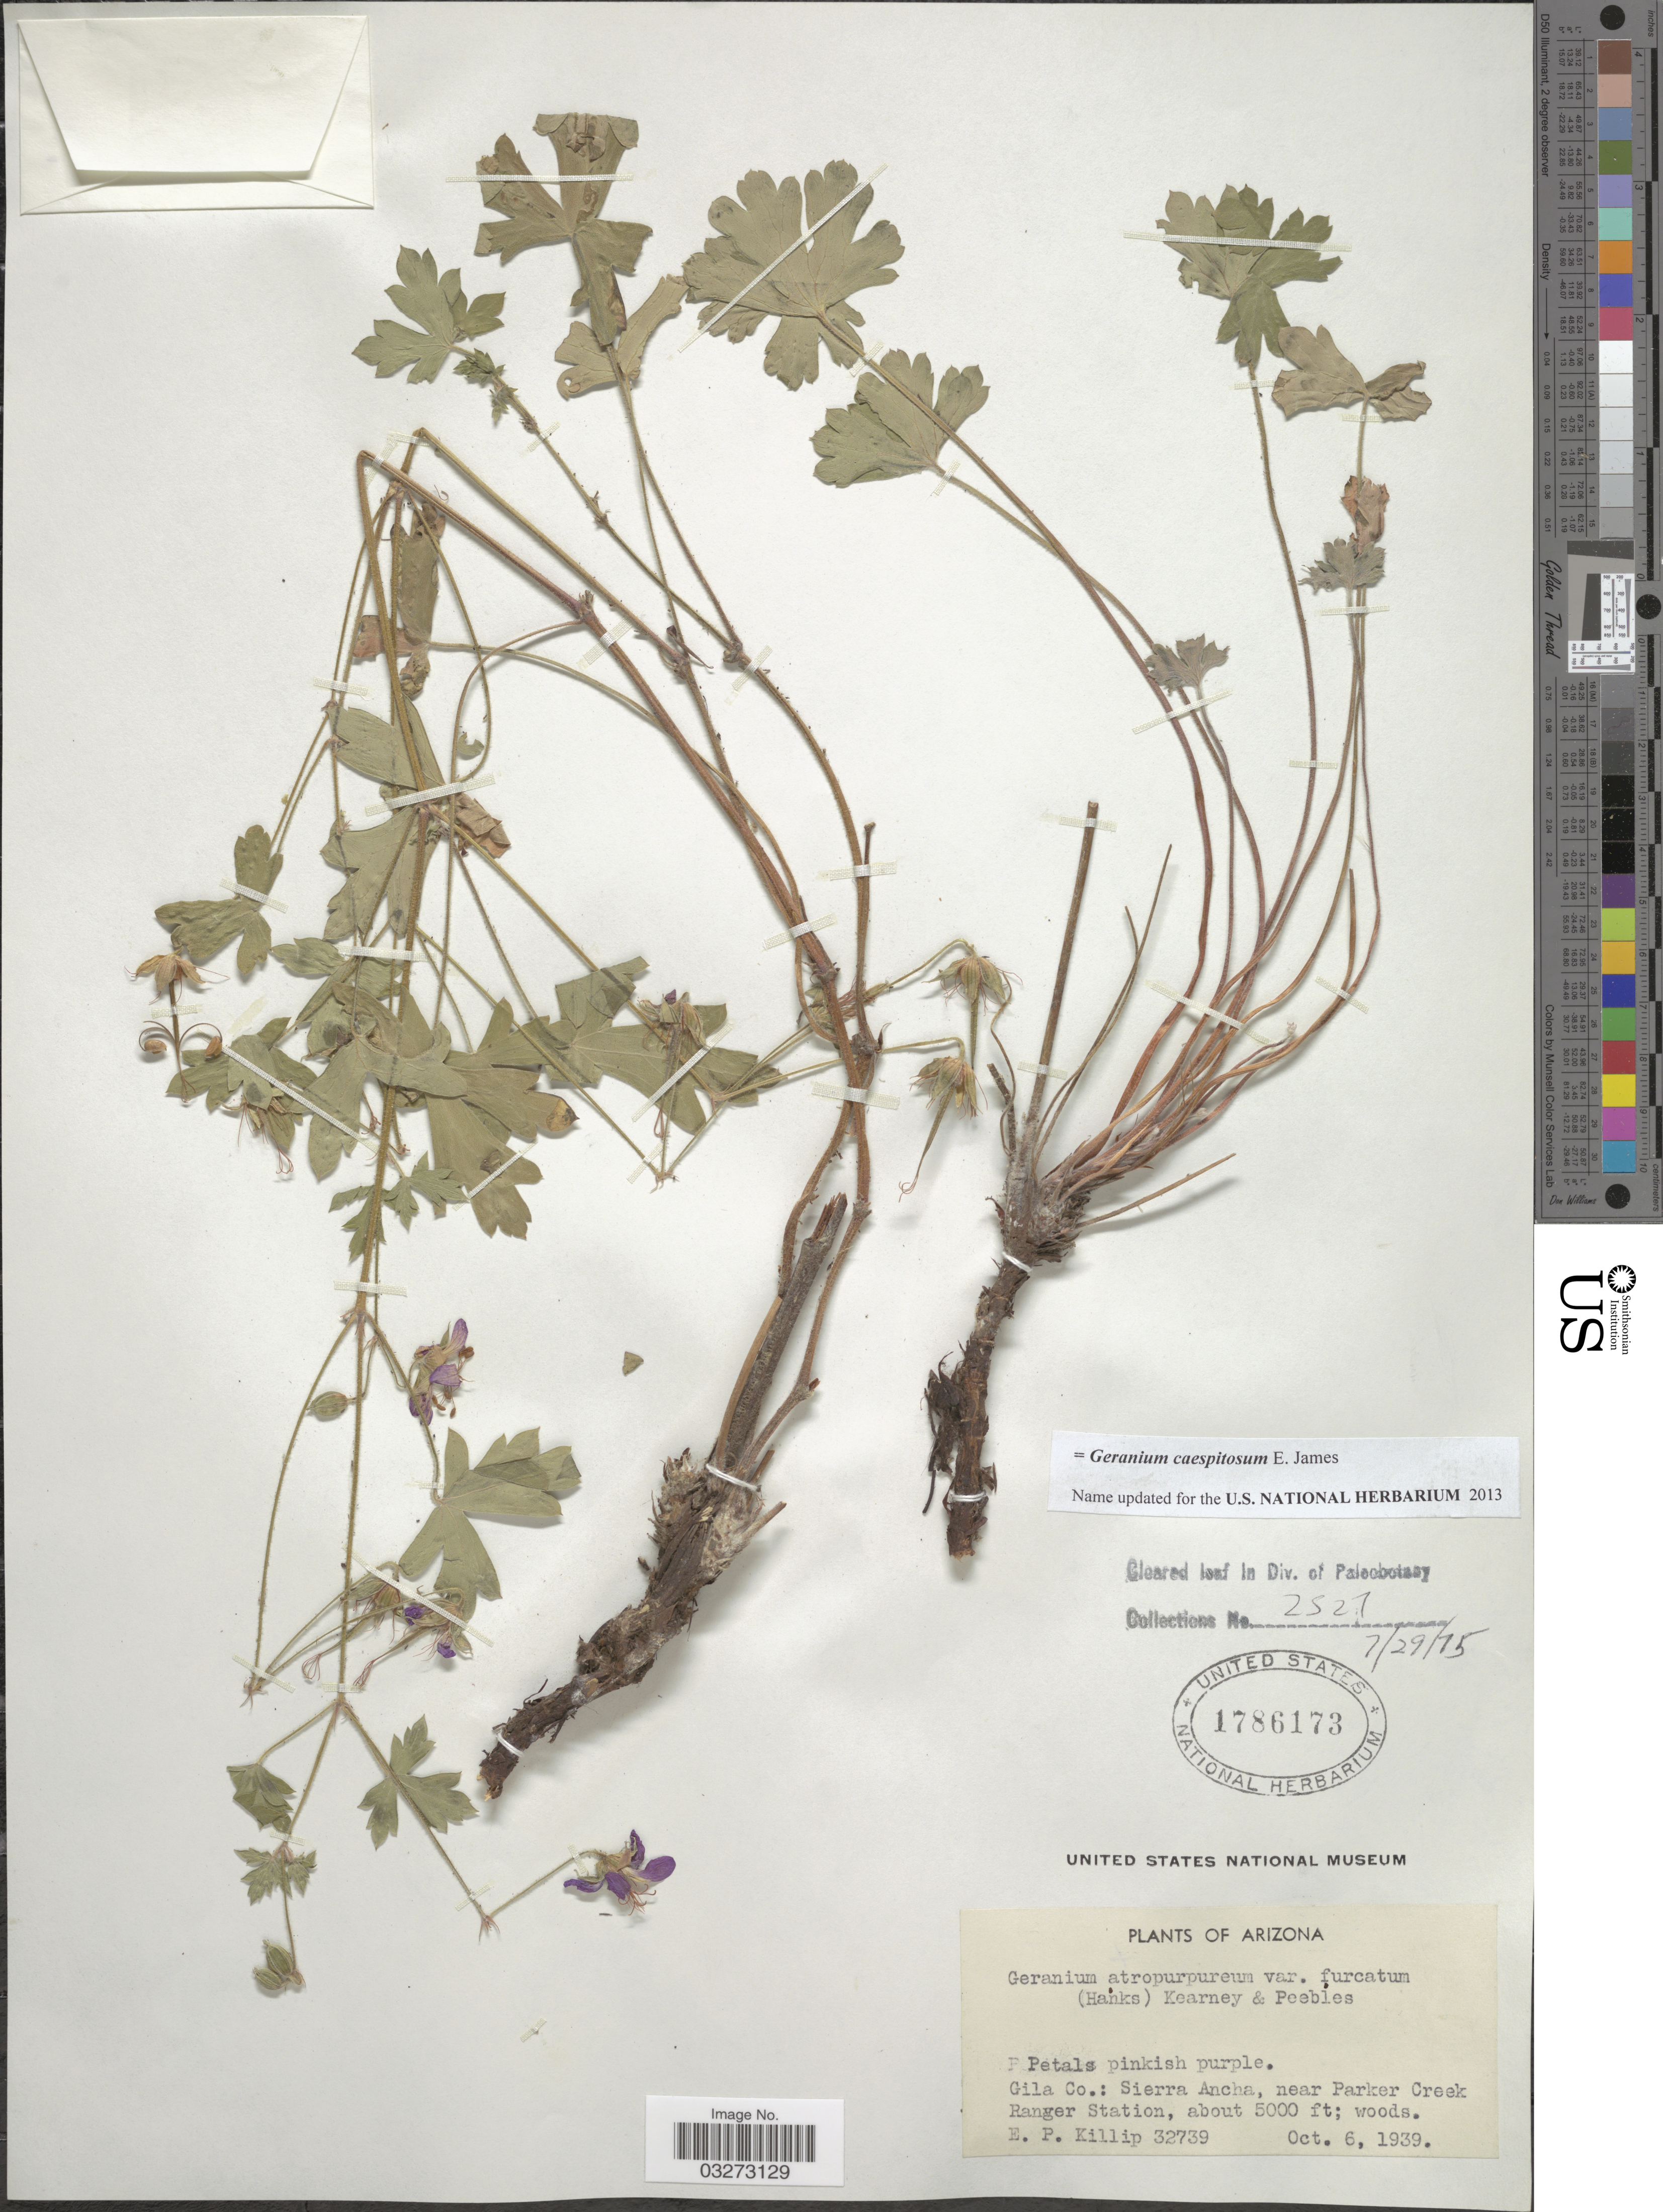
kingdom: Plantae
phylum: Tracheophyta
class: Magnoliopsida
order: Geraniales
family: Geraniaceae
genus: Geranium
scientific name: Geranium caespitosum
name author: E. James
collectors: E. P. Killip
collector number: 32739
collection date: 1939-10-06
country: United States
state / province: Arizona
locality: Gila Co.: Sierra Ancha, near Parker Creek Ranger Station.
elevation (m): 1524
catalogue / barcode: US 1786173